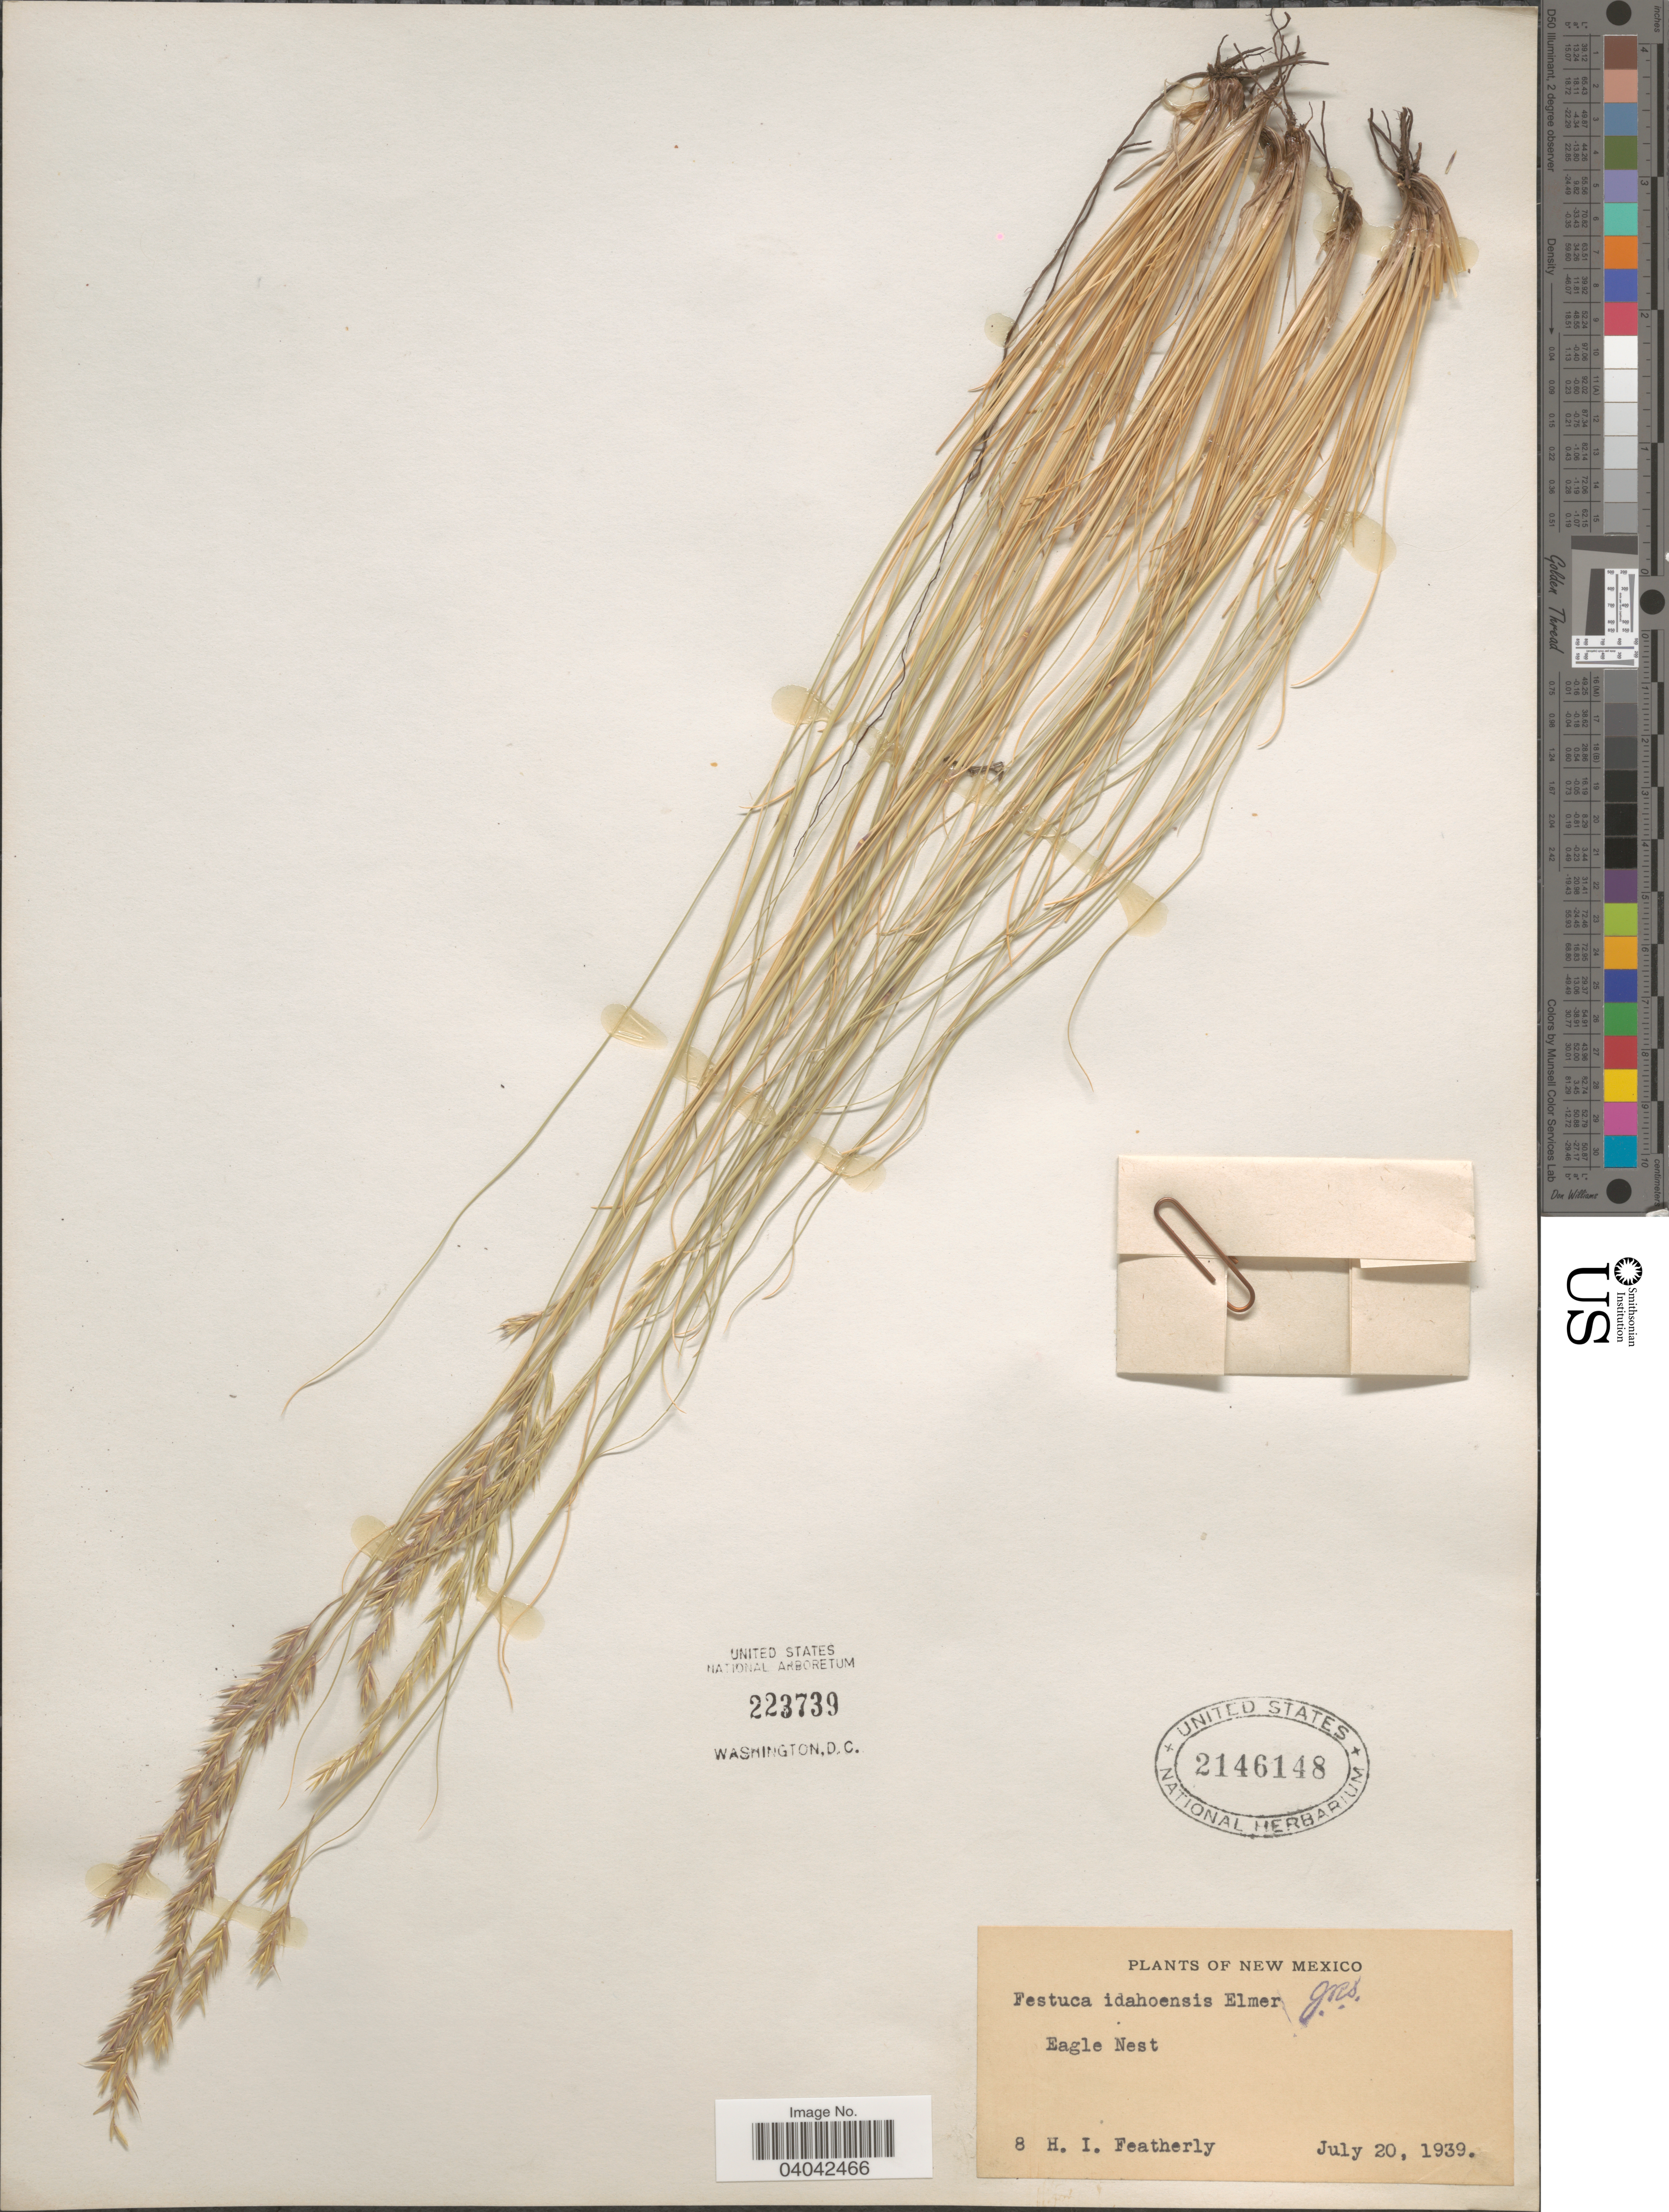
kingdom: Plantae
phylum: Tracheophyta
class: Liliopsida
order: Poales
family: Poaceae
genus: Festuca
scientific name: Festuca idahoensis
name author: Elmer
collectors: H. Featherly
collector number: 8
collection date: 1939-07-20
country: United States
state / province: New Mexico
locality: Eagle Nest.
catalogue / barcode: US 2146148